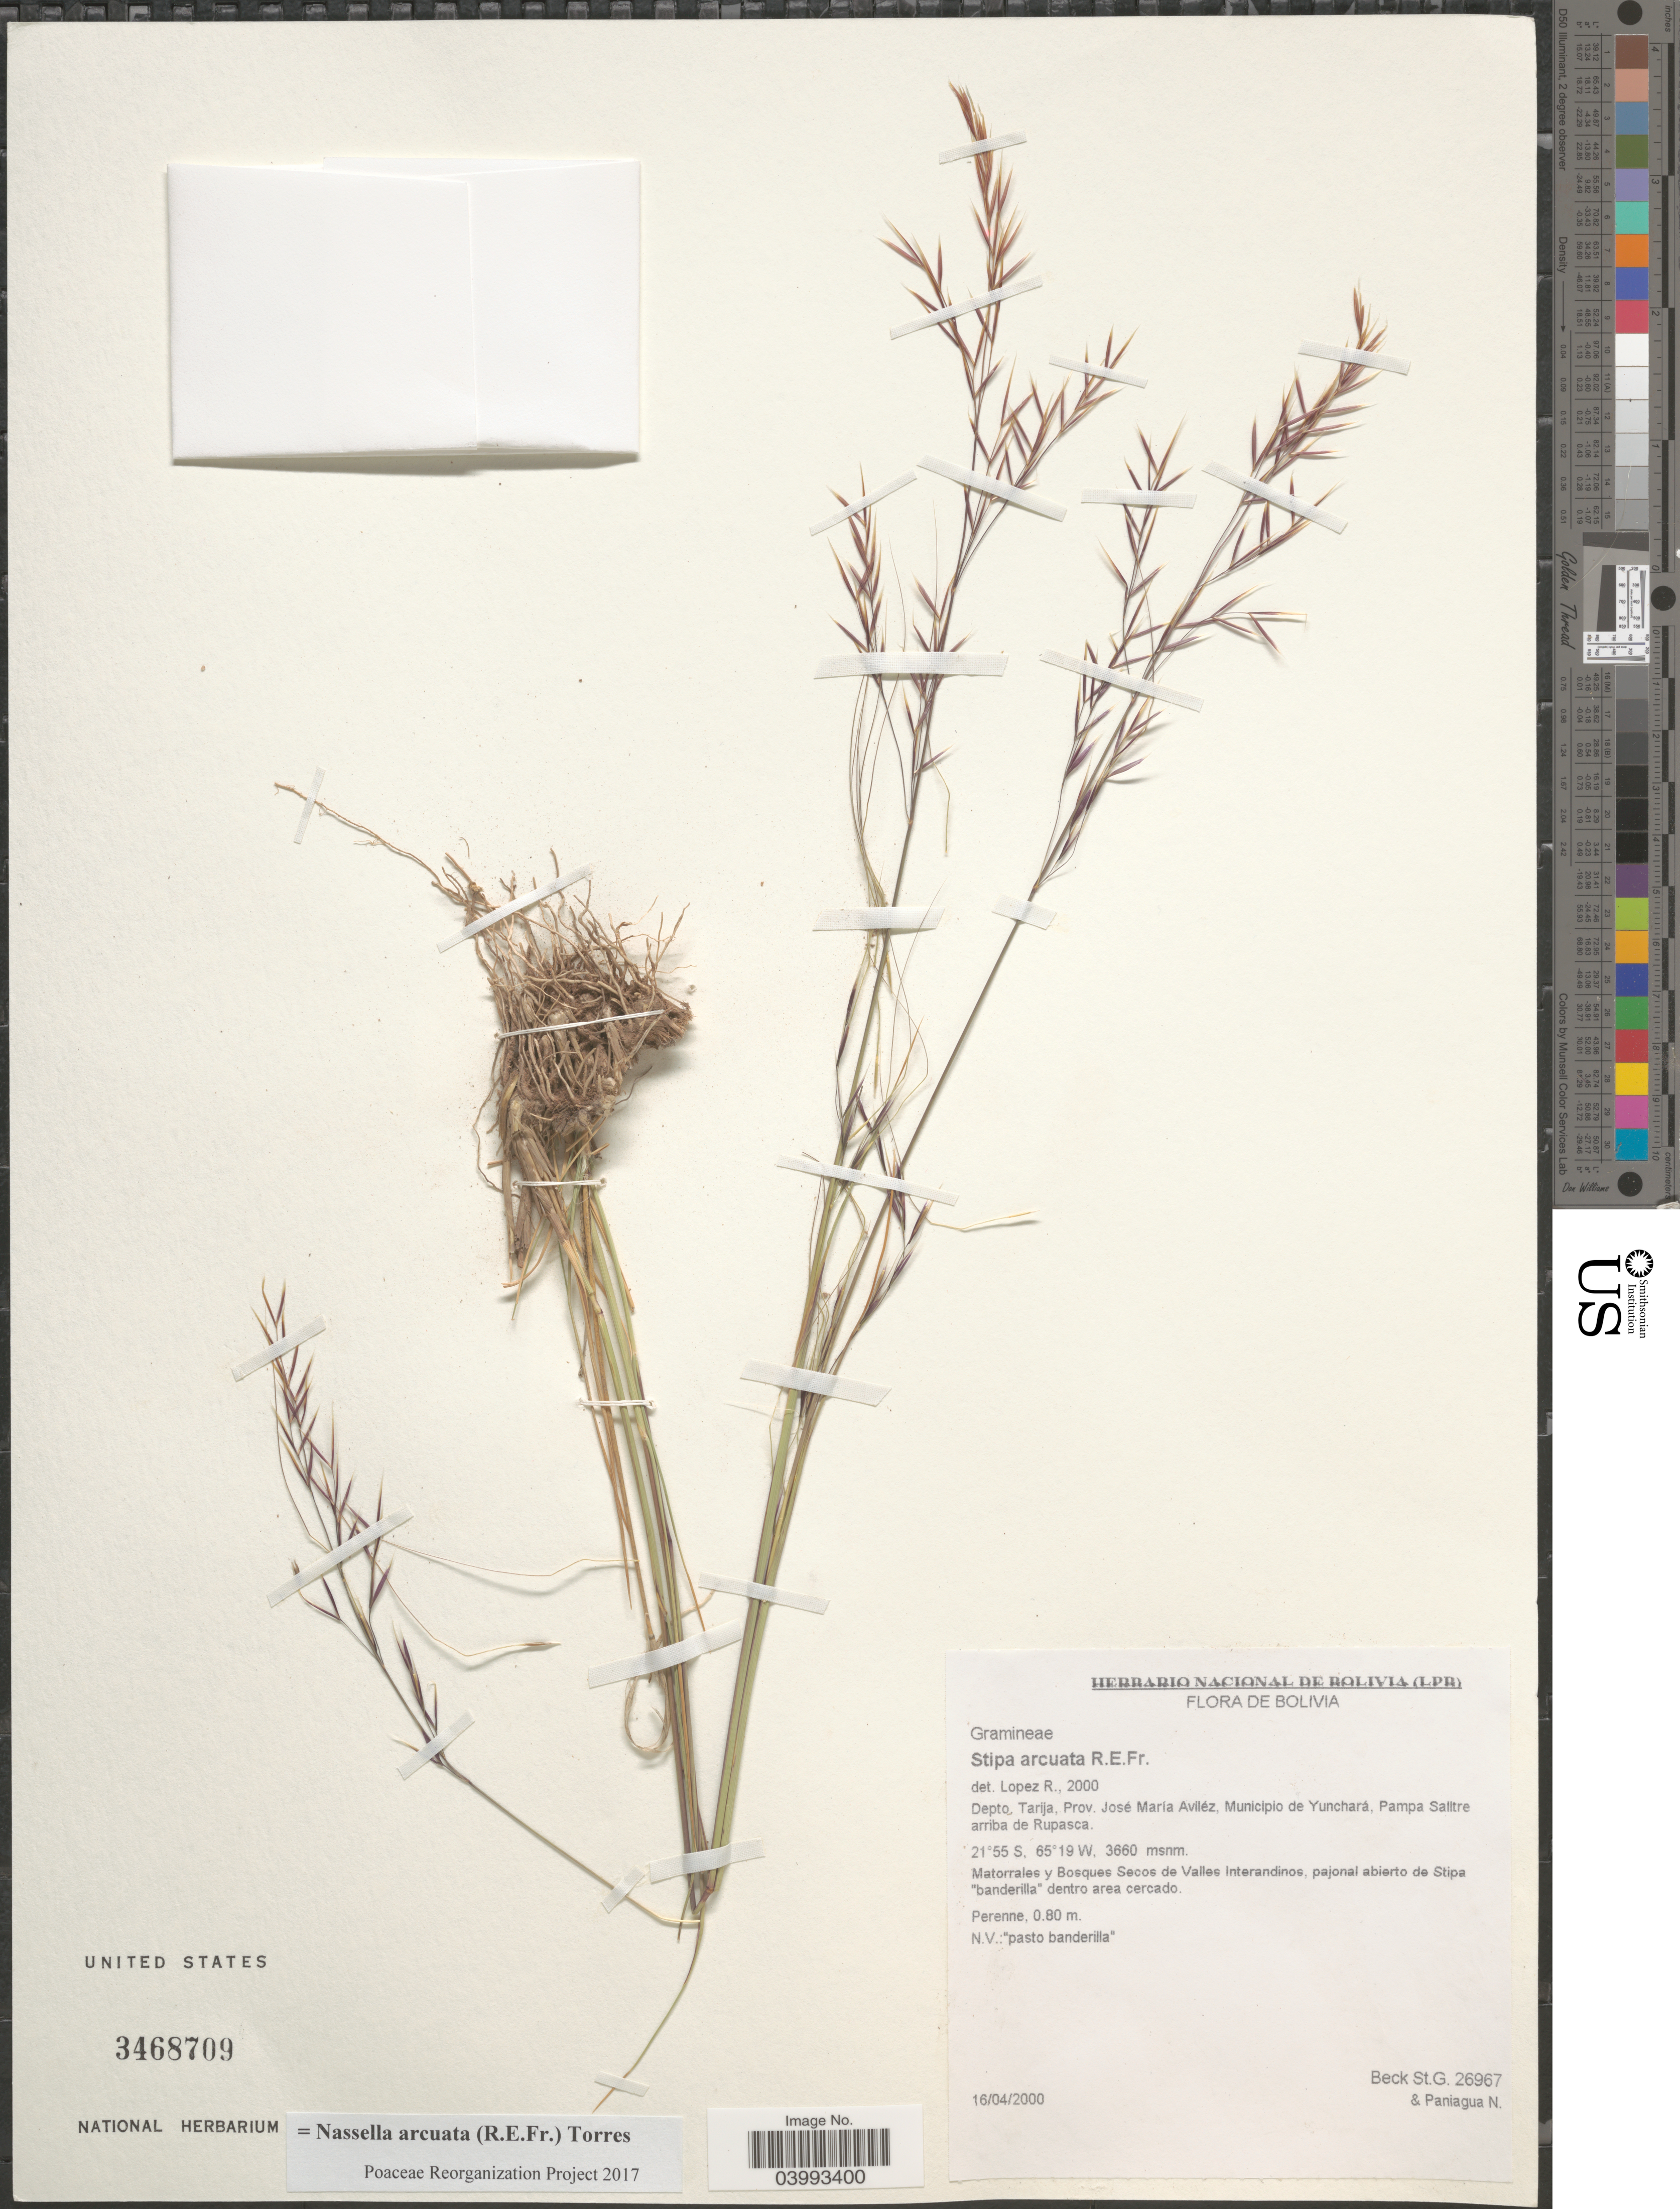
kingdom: Plantae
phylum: Tracheophyta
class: Liliopsida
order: Poales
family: Poaceae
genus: Nassella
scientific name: Nassella arcuata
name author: (R.E. Fr.) A.M. Torres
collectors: S. G. Beck & N. Paniagua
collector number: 26967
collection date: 2000-04-16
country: Bolivia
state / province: Tarija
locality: Depto. Tarija, Prov. José María Avilléz, Municipio de Yunchará, Pampa Salitre arriba de Rupasca.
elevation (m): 3660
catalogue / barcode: US 3468709